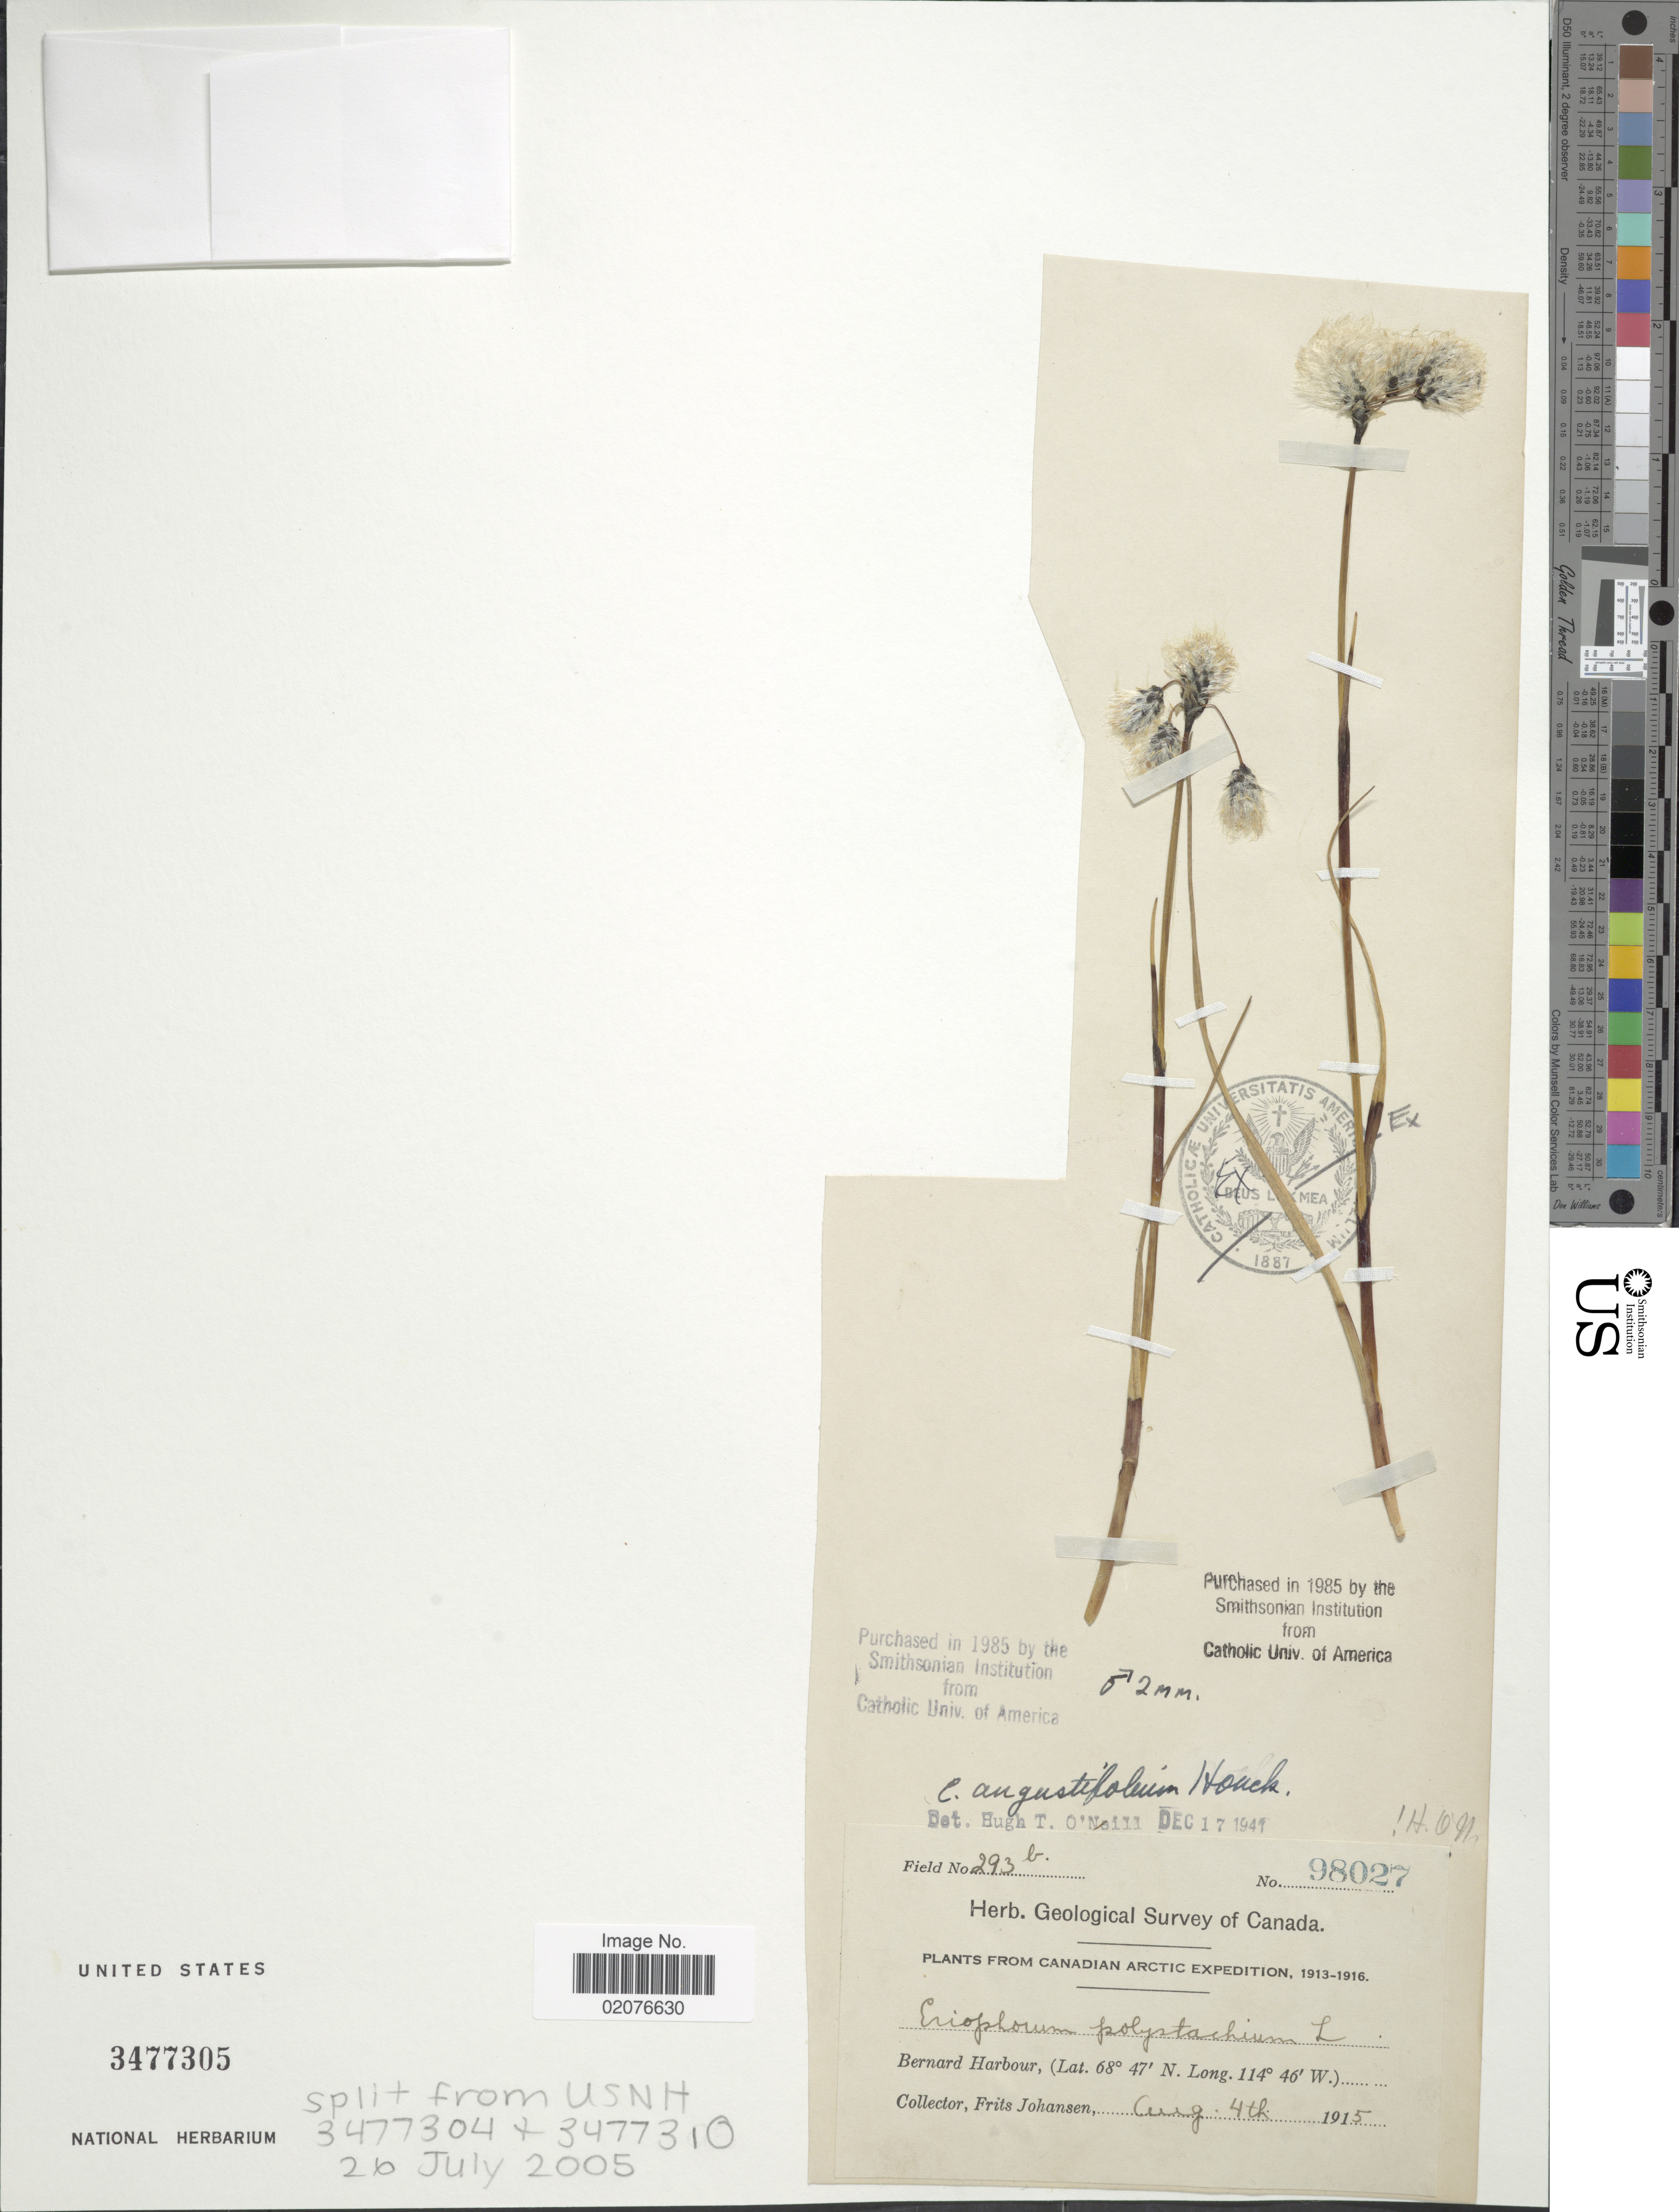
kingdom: Plantae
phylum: Tracheophyta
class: Liliopsida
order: Poales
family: Cyperaceae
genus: Eriophorum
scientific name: Eriophorum angustifolium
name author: Honck.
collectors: F. Johansen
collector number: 98027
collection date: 1915-08-04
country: Canada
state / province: Nunavut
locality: Canadian Arctic, Bernard Harbour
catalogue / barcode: US 3477305